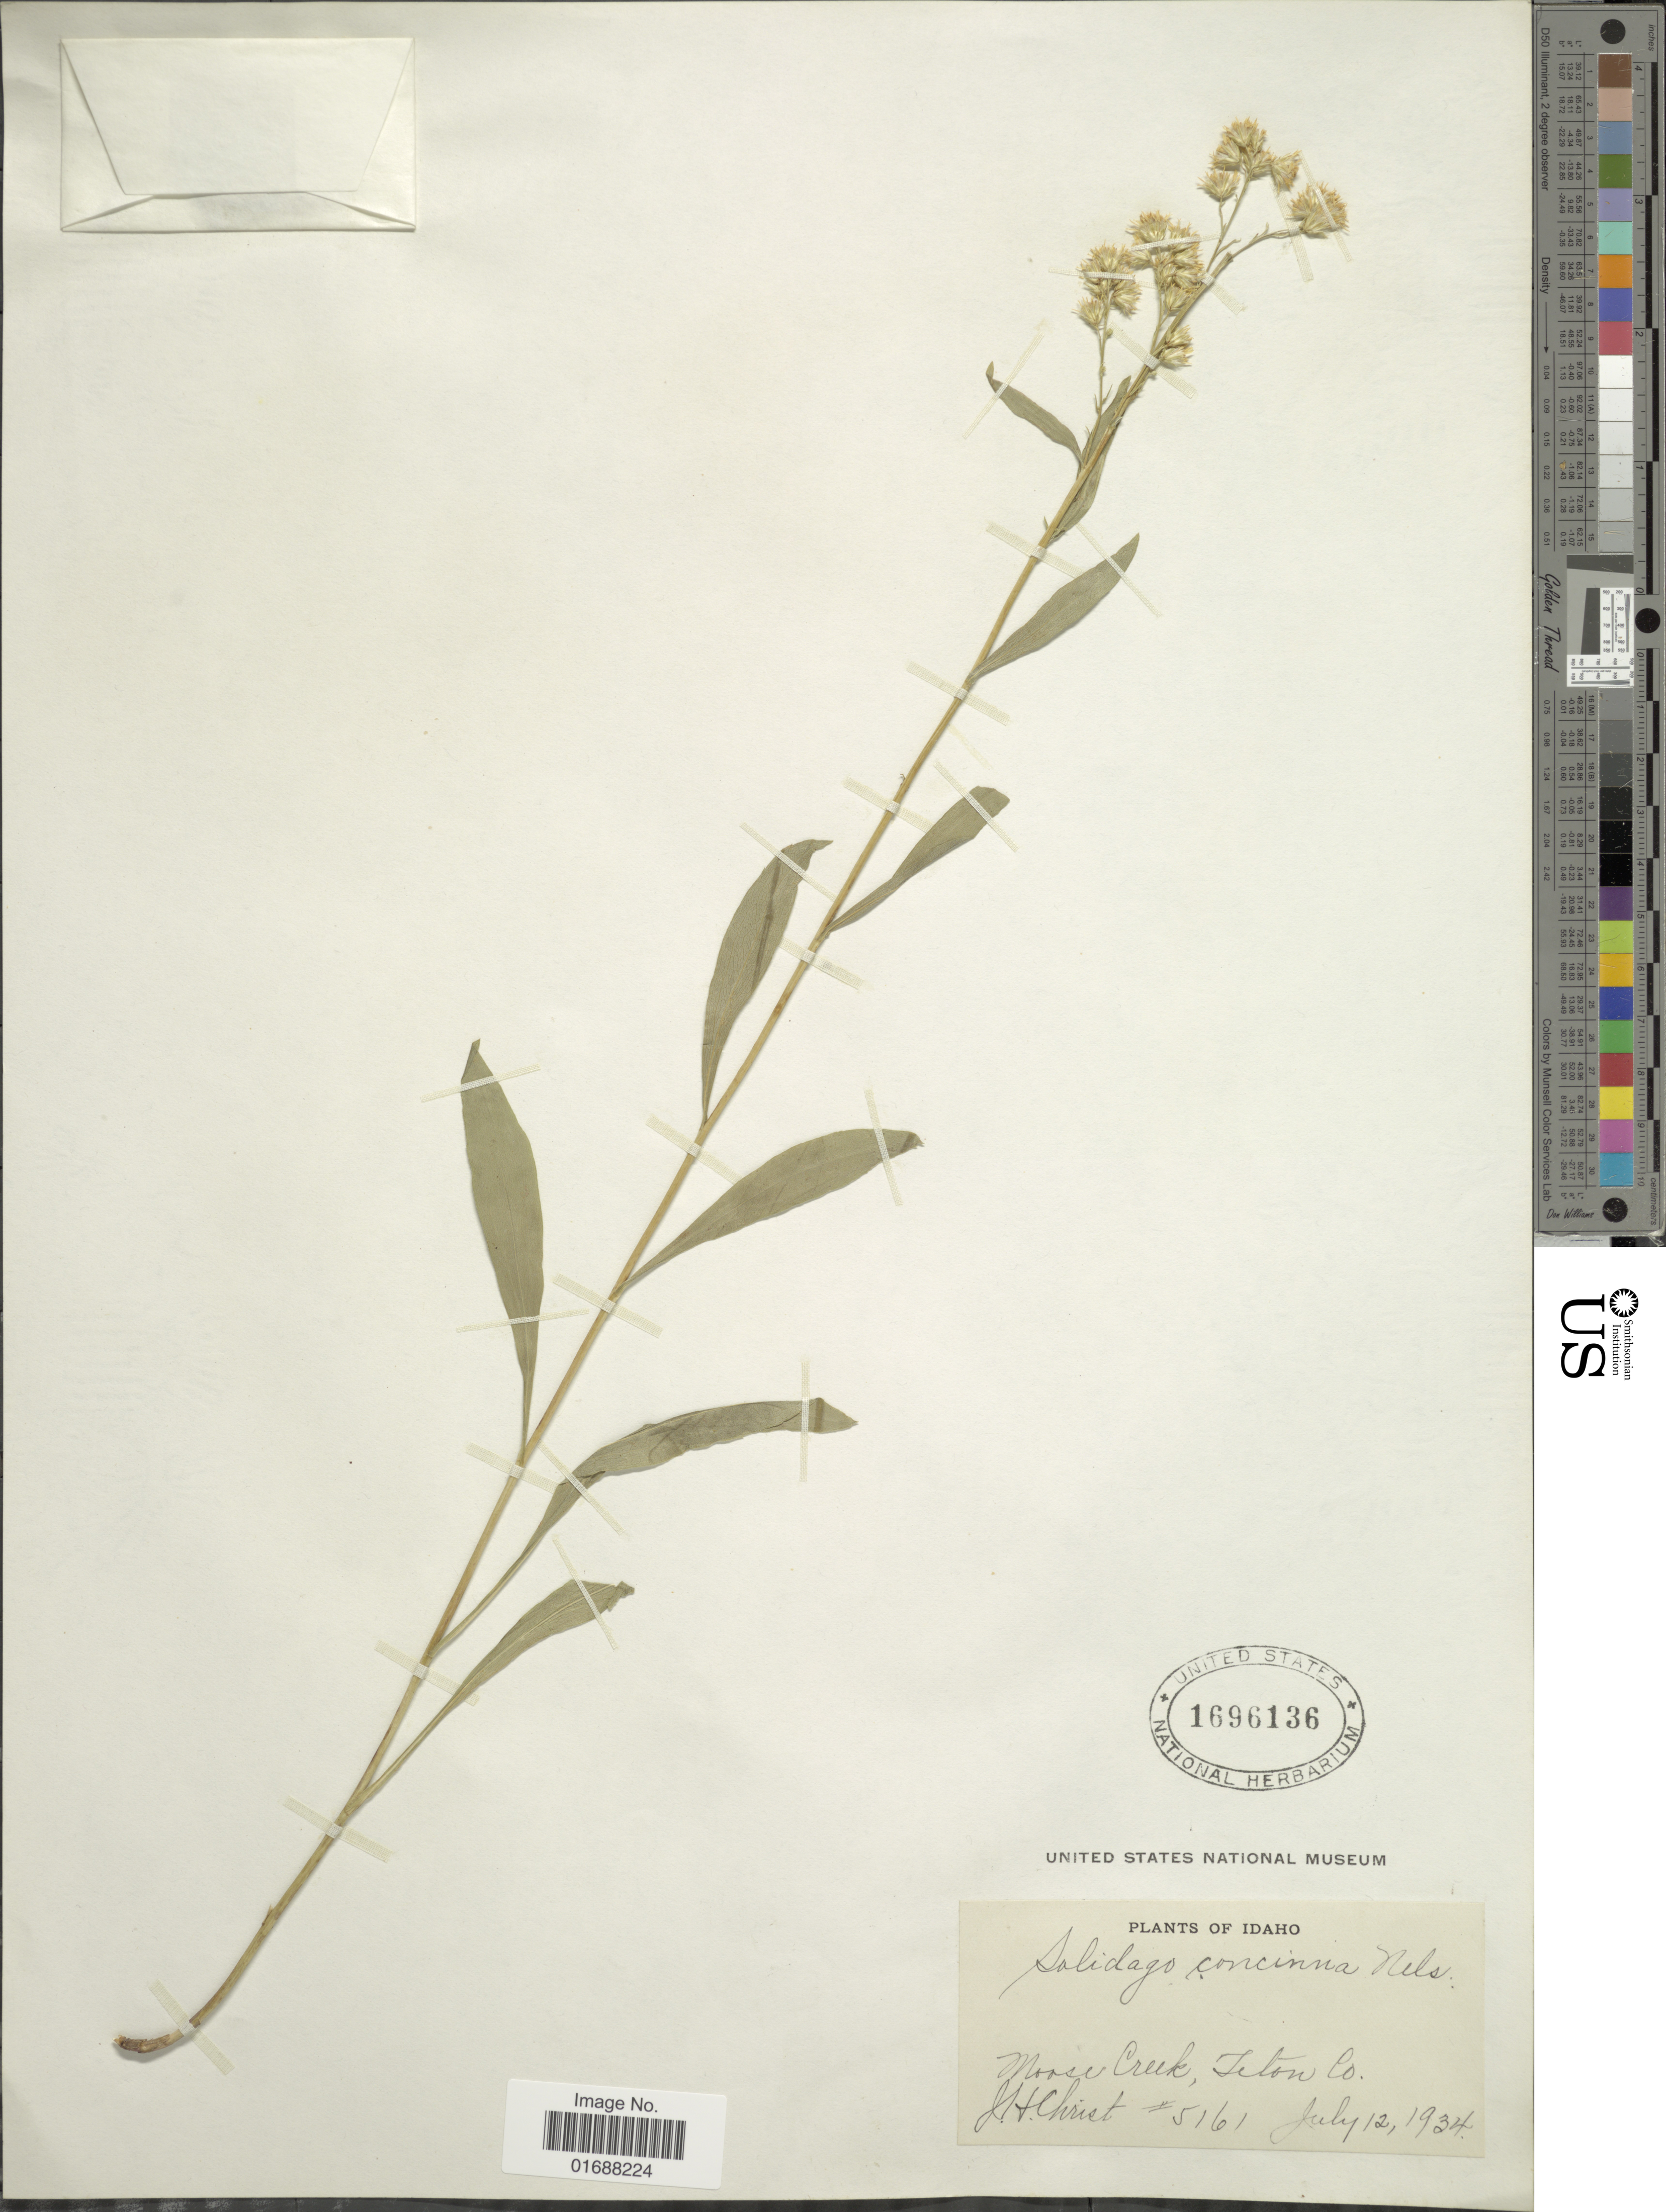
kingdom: Plantae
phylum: Tracheophyta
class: Magnoliopsida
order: Asterales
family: Asteraceae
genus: Solidago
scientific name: Solidago missouriensis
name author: Nutt.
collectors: J. H. Christ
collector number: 5161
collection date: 1934-07-12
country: United States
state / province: Idaho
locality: Moose Creek, Teton Co.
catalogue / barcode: US 1696136